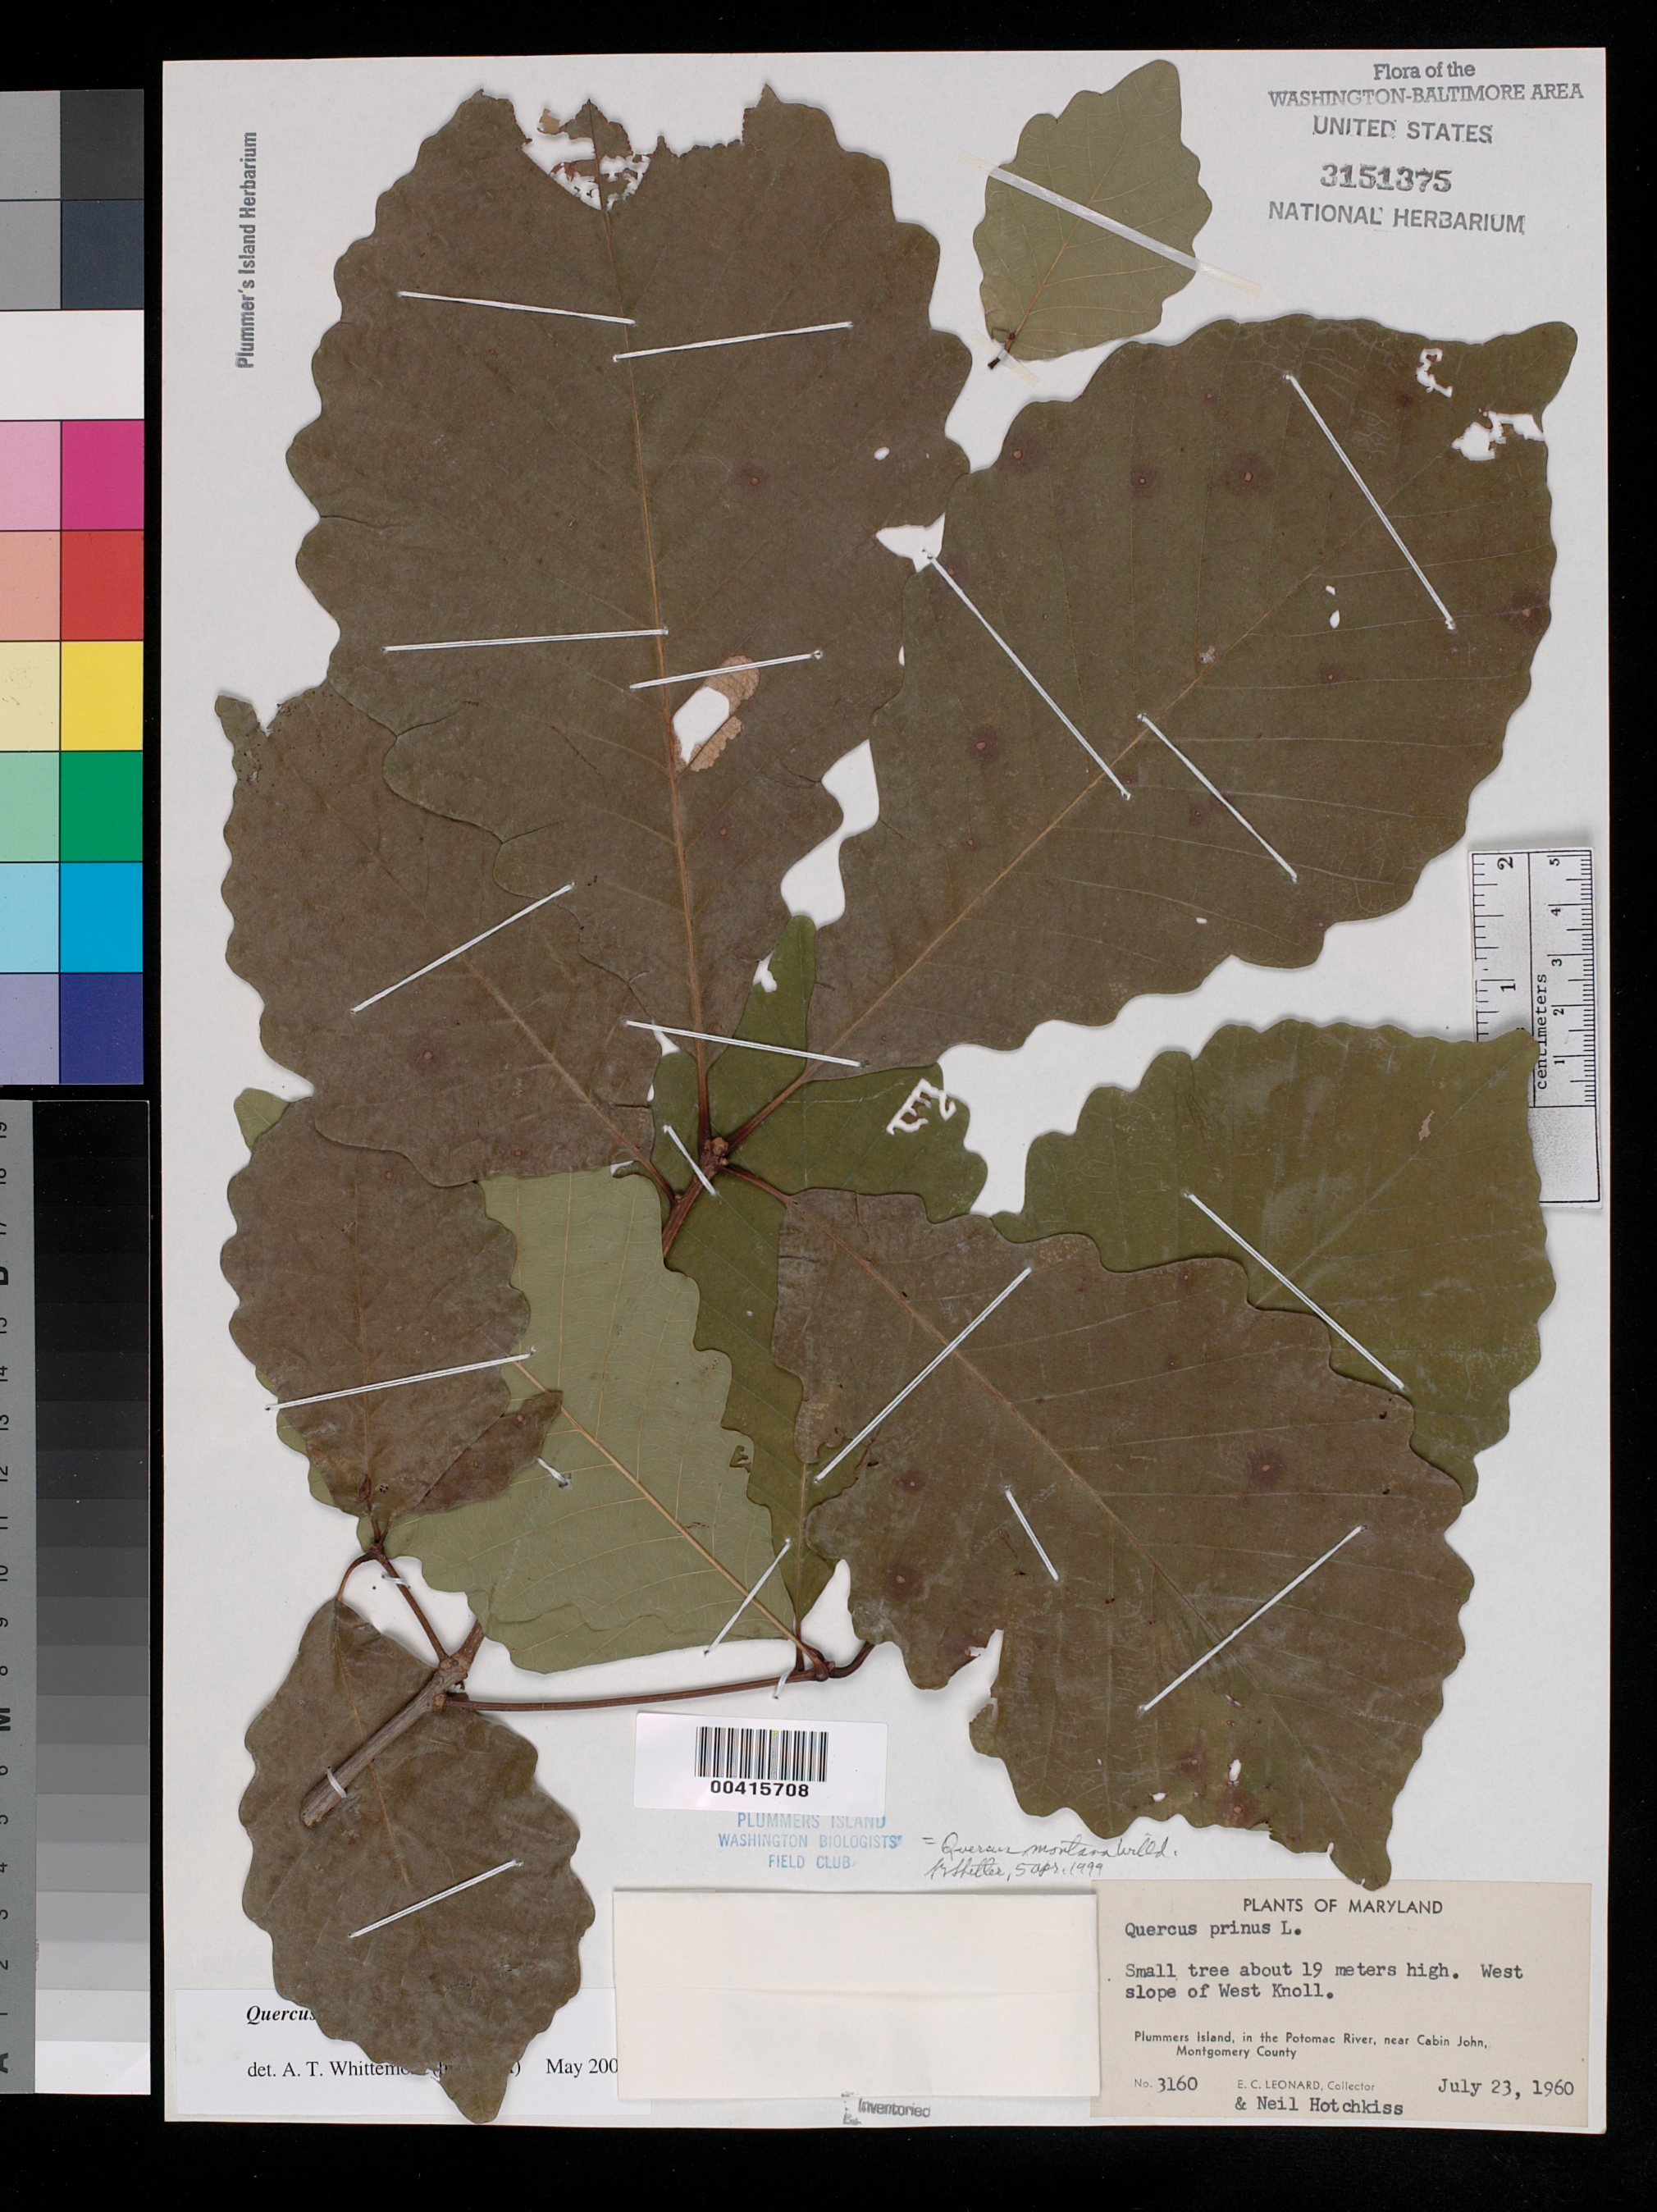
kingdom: Plantae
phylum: Tracheophyta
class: Magnoliopsida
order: Fagales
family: Fagaceae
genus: Quercus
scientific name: Quercus montana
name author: Willd.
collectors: E. C. Leonard & N. Hotchkiss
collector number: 3160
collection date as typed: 23 Jul 1960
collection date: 1960-07-23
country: United States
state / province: Maryland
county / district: Montgomery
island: Plummers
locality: Plummer's Island; west slope of west knoll Plummers Island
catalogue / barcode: US 3151375